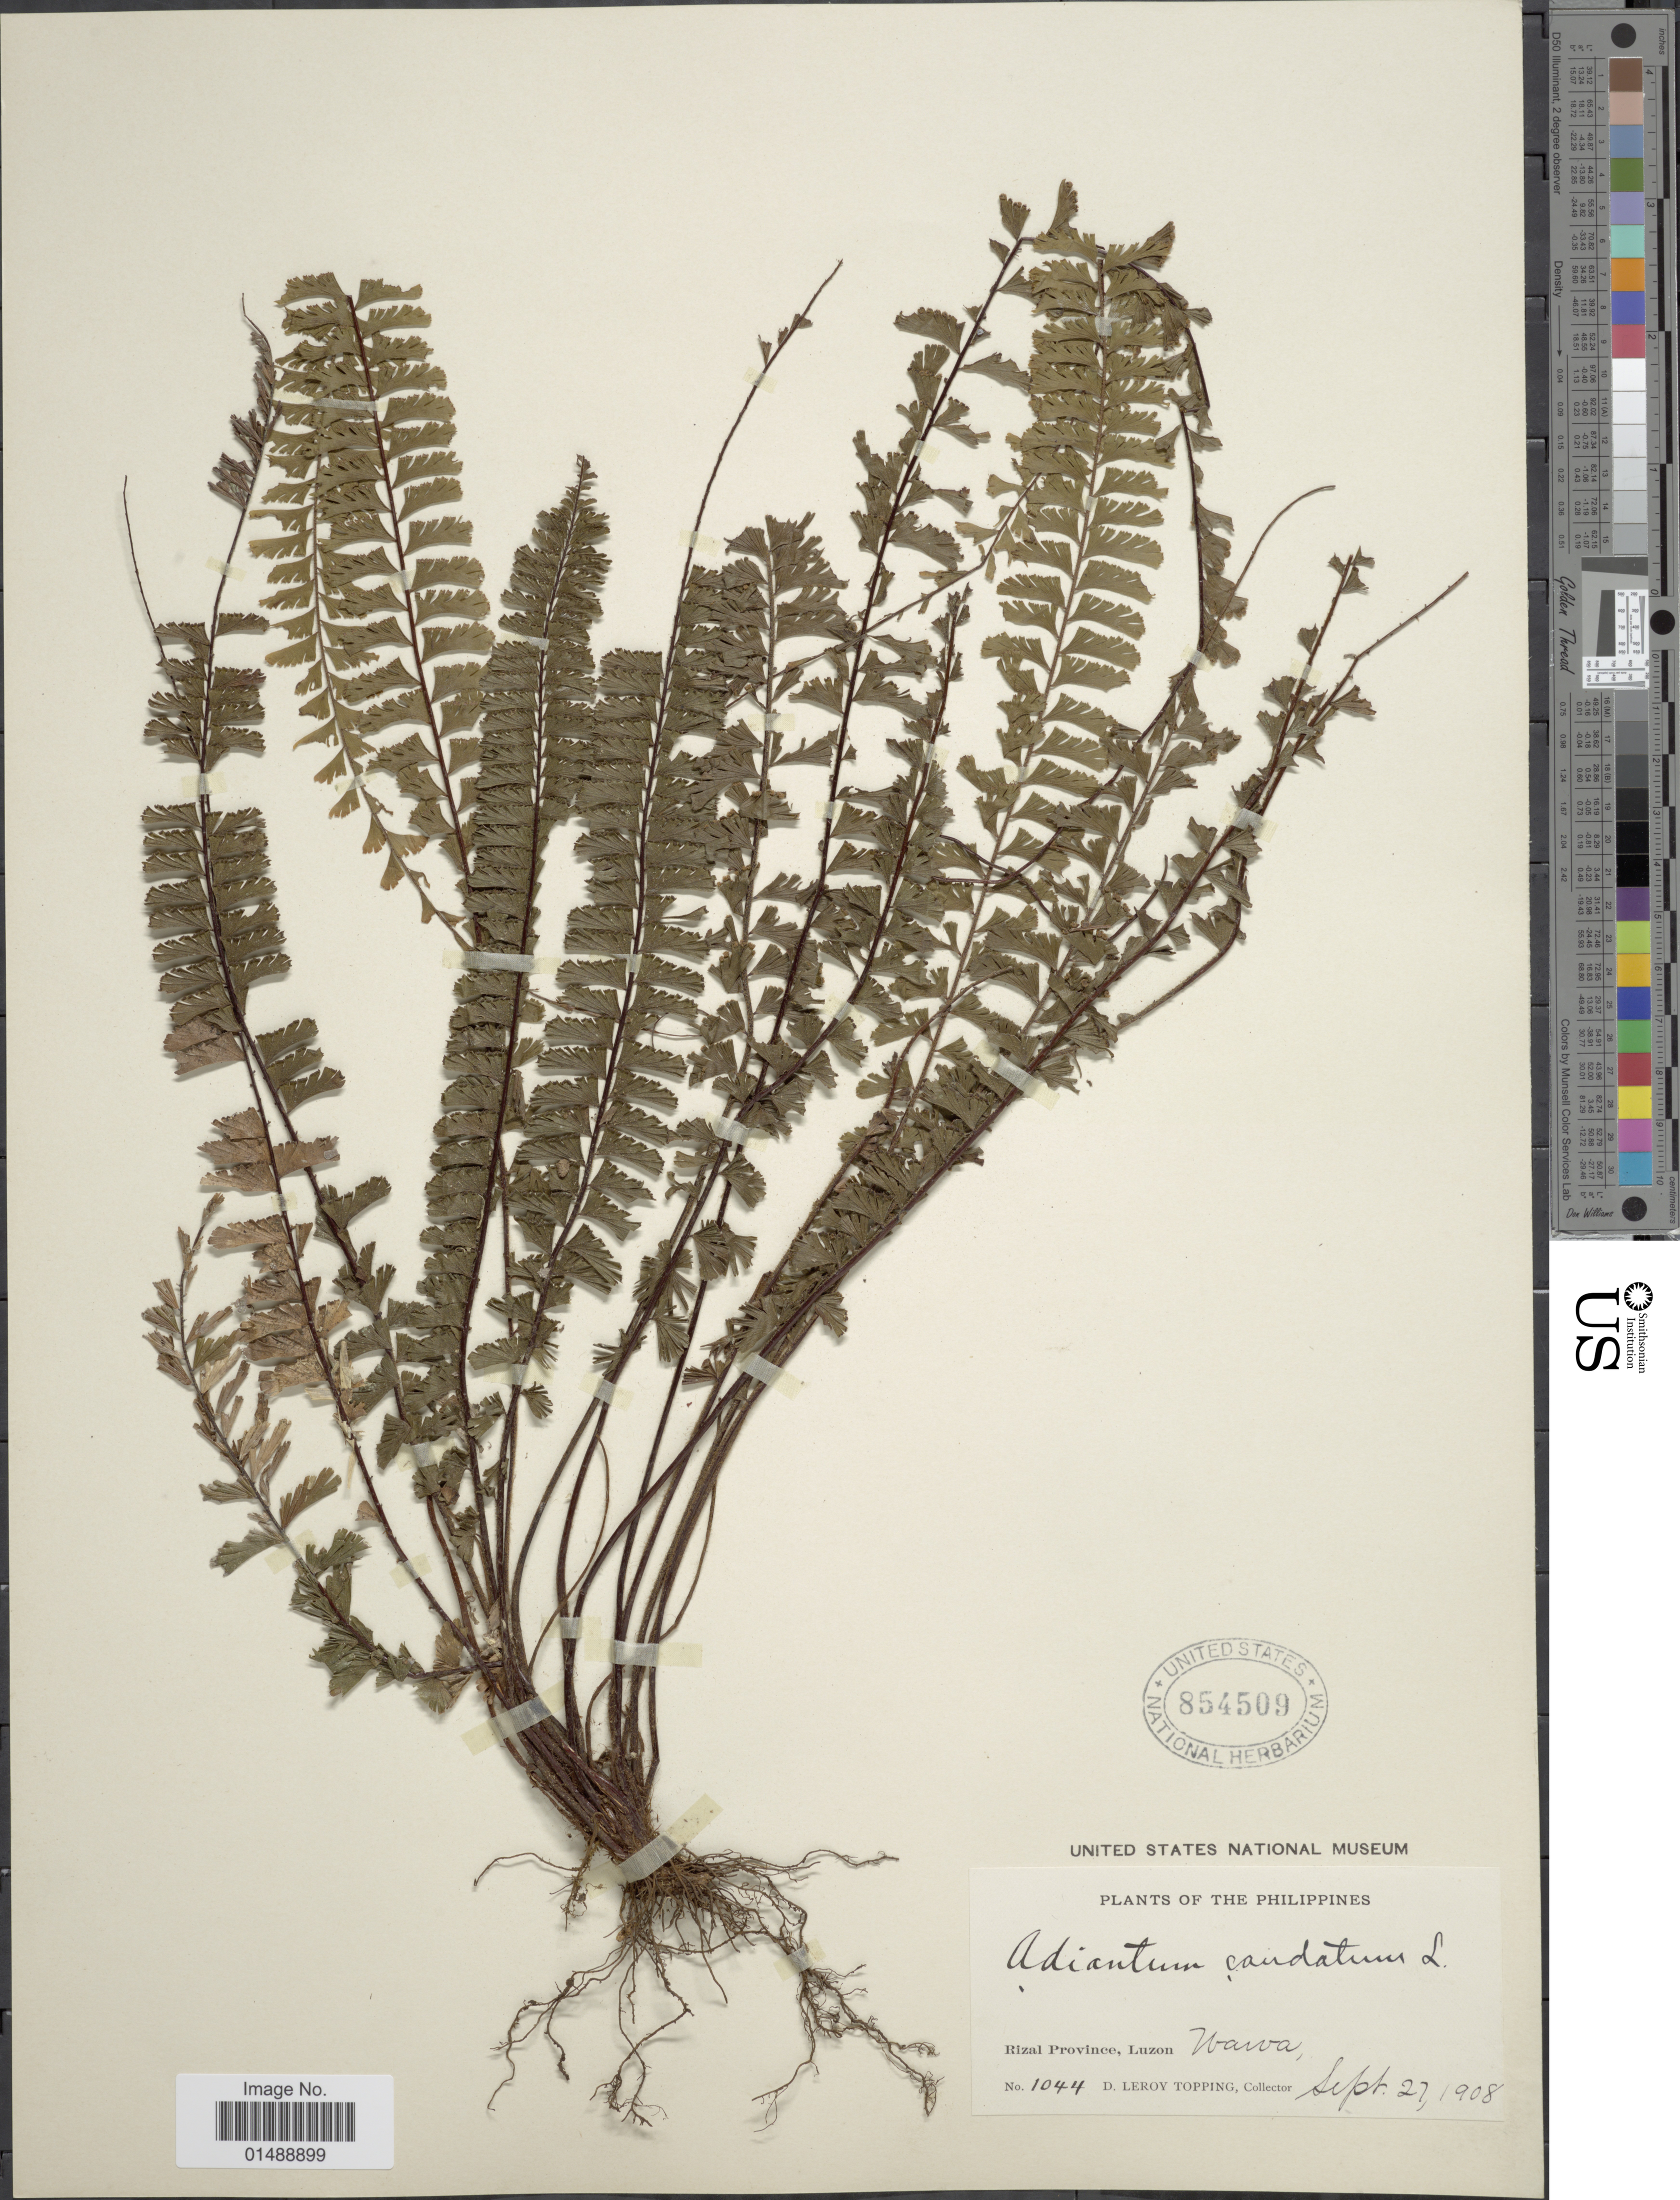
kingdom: Plantae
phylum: Tracheophyta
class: Polypodiopsida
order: Polypodiales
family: Pteridaceae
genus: Adiantum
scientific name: Adiantum caudatum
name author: L.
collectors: D. L. Topping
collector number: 1044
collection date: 1908-09-27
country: Philippines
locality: Rizal Province, Luzon, Wawa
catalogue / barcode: US 854509